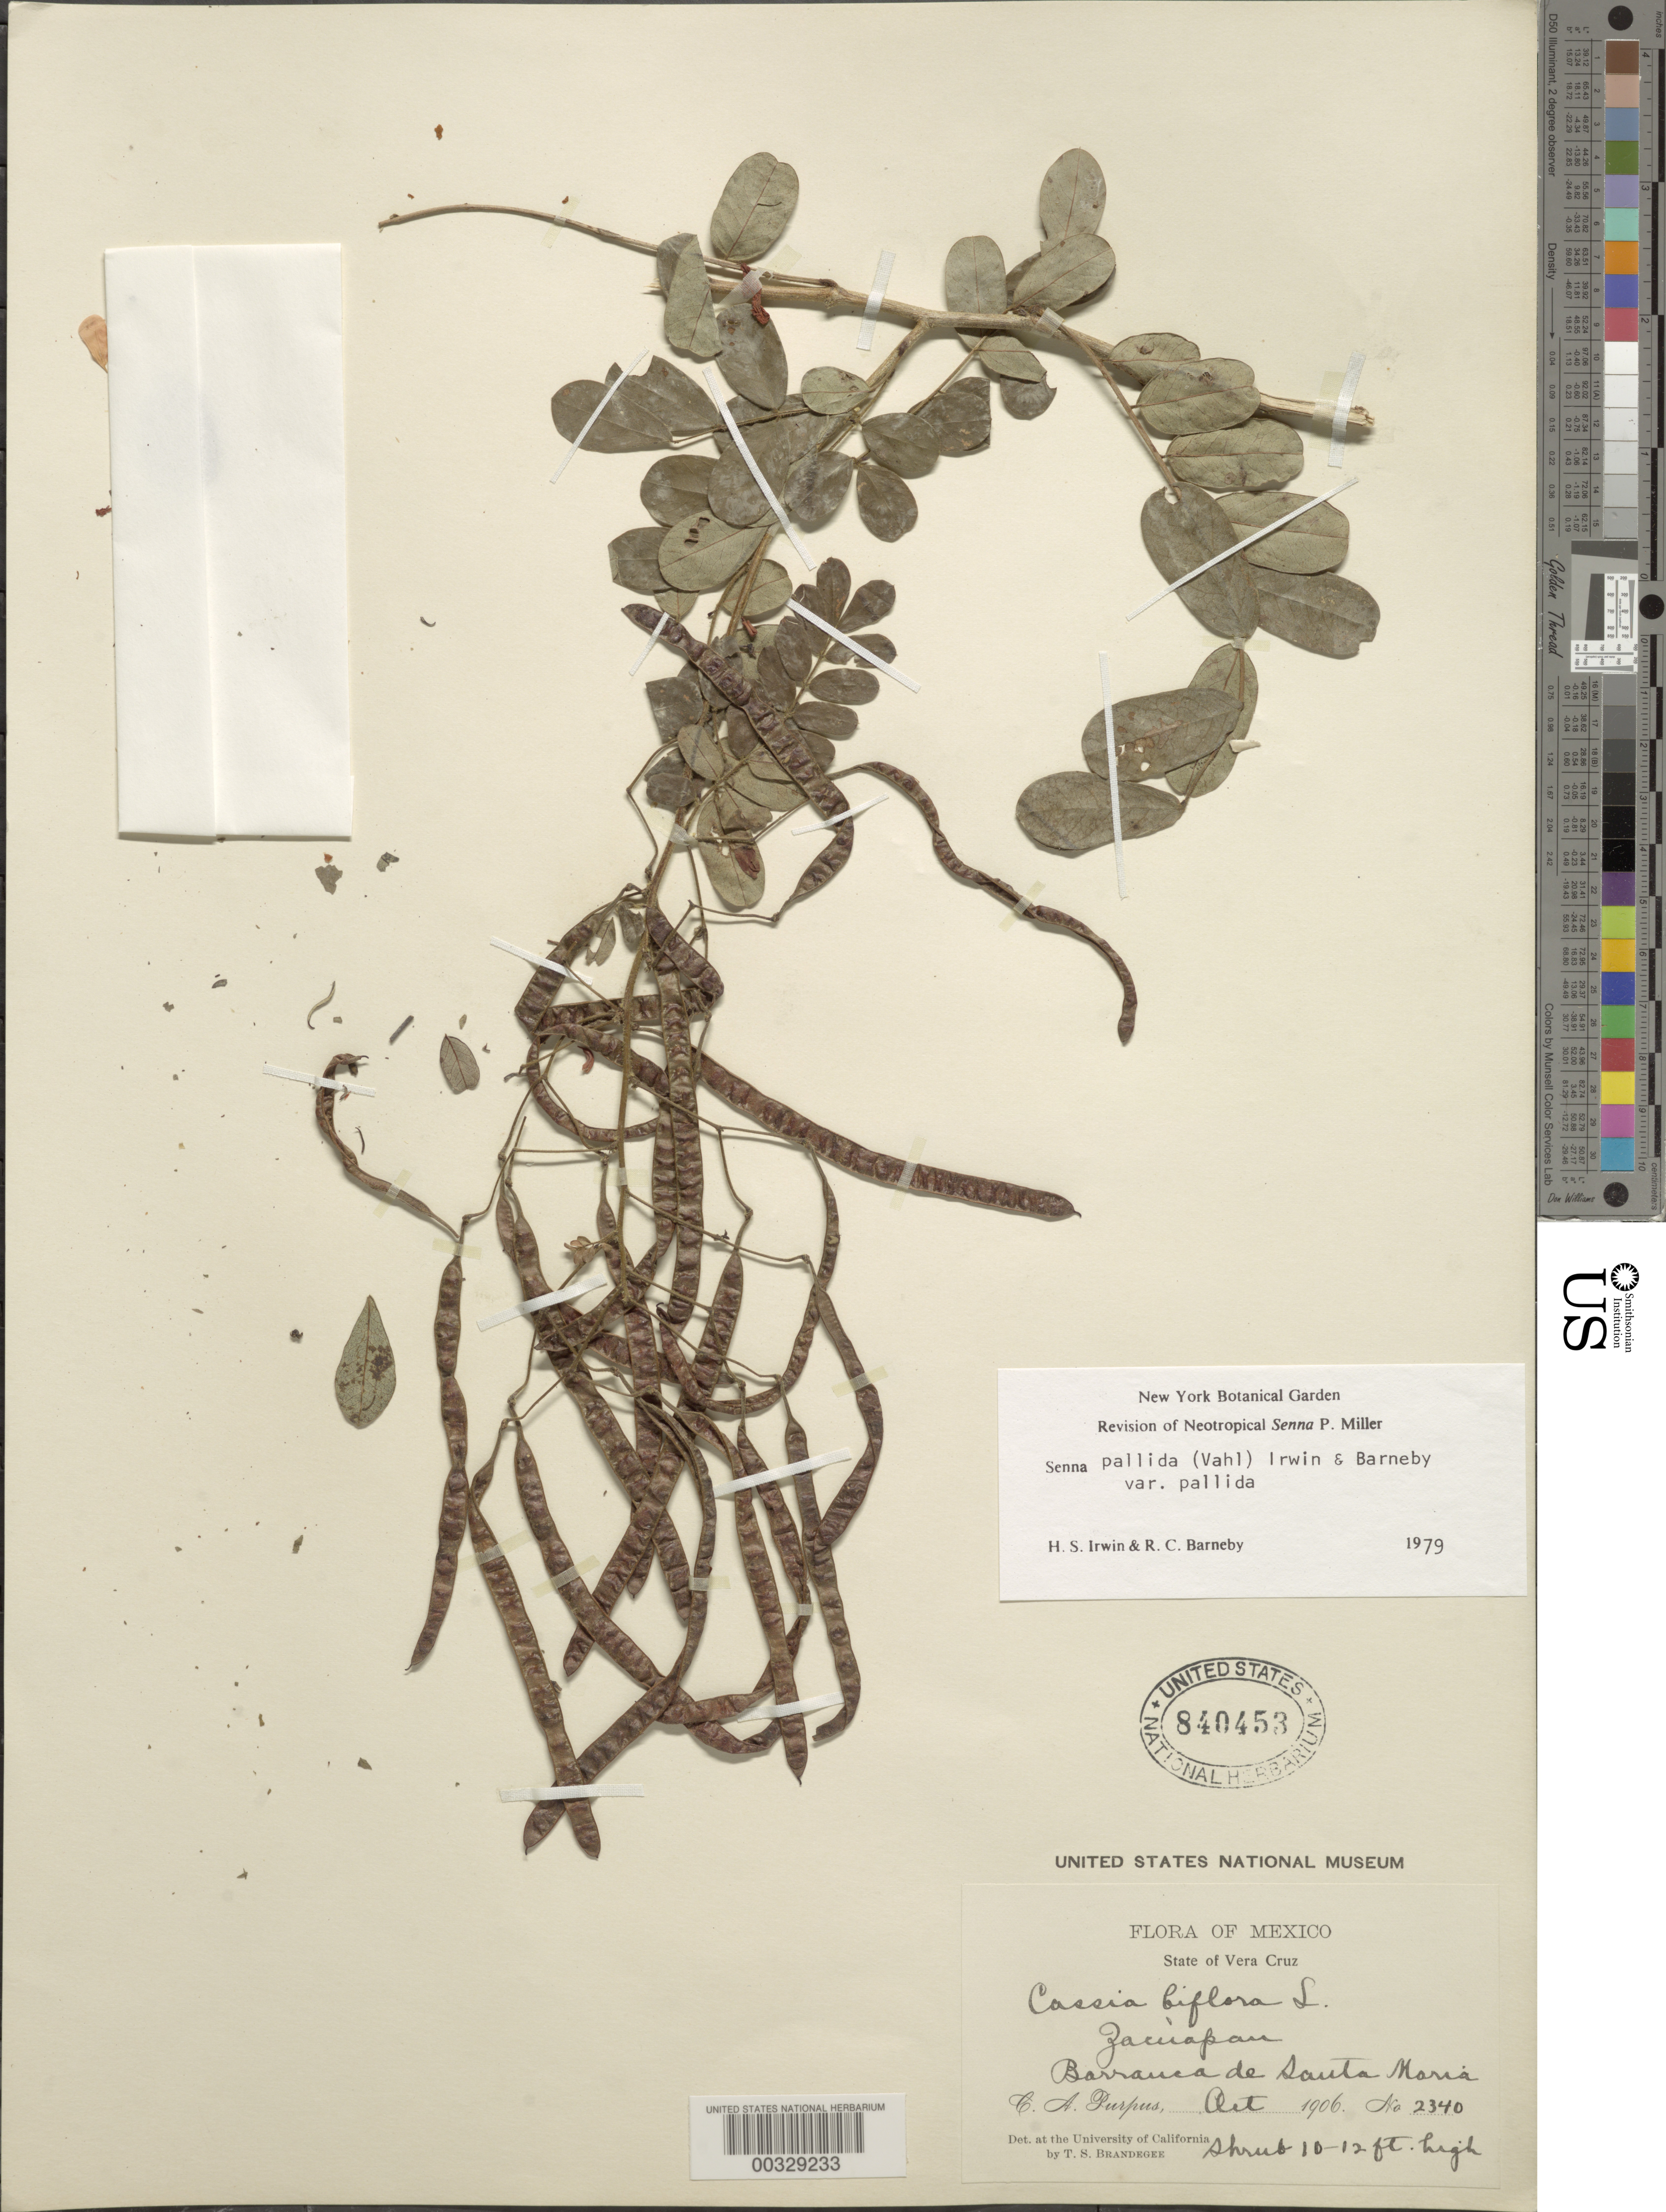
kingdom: Plantae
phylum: Tracheophyta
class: Magnoliopsida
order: Fabales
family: Fabaceae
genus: Senna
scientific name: Senna pallida var. pallida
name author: (Vahl) H.S. Irwin & Barneby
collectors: C. A. Purpus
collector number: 2340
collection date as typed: Oct 1906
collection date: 1906-10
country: Mexico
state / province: Veracruz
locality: Zacuapan; barranca de Santa Maria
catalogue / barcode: US 840453